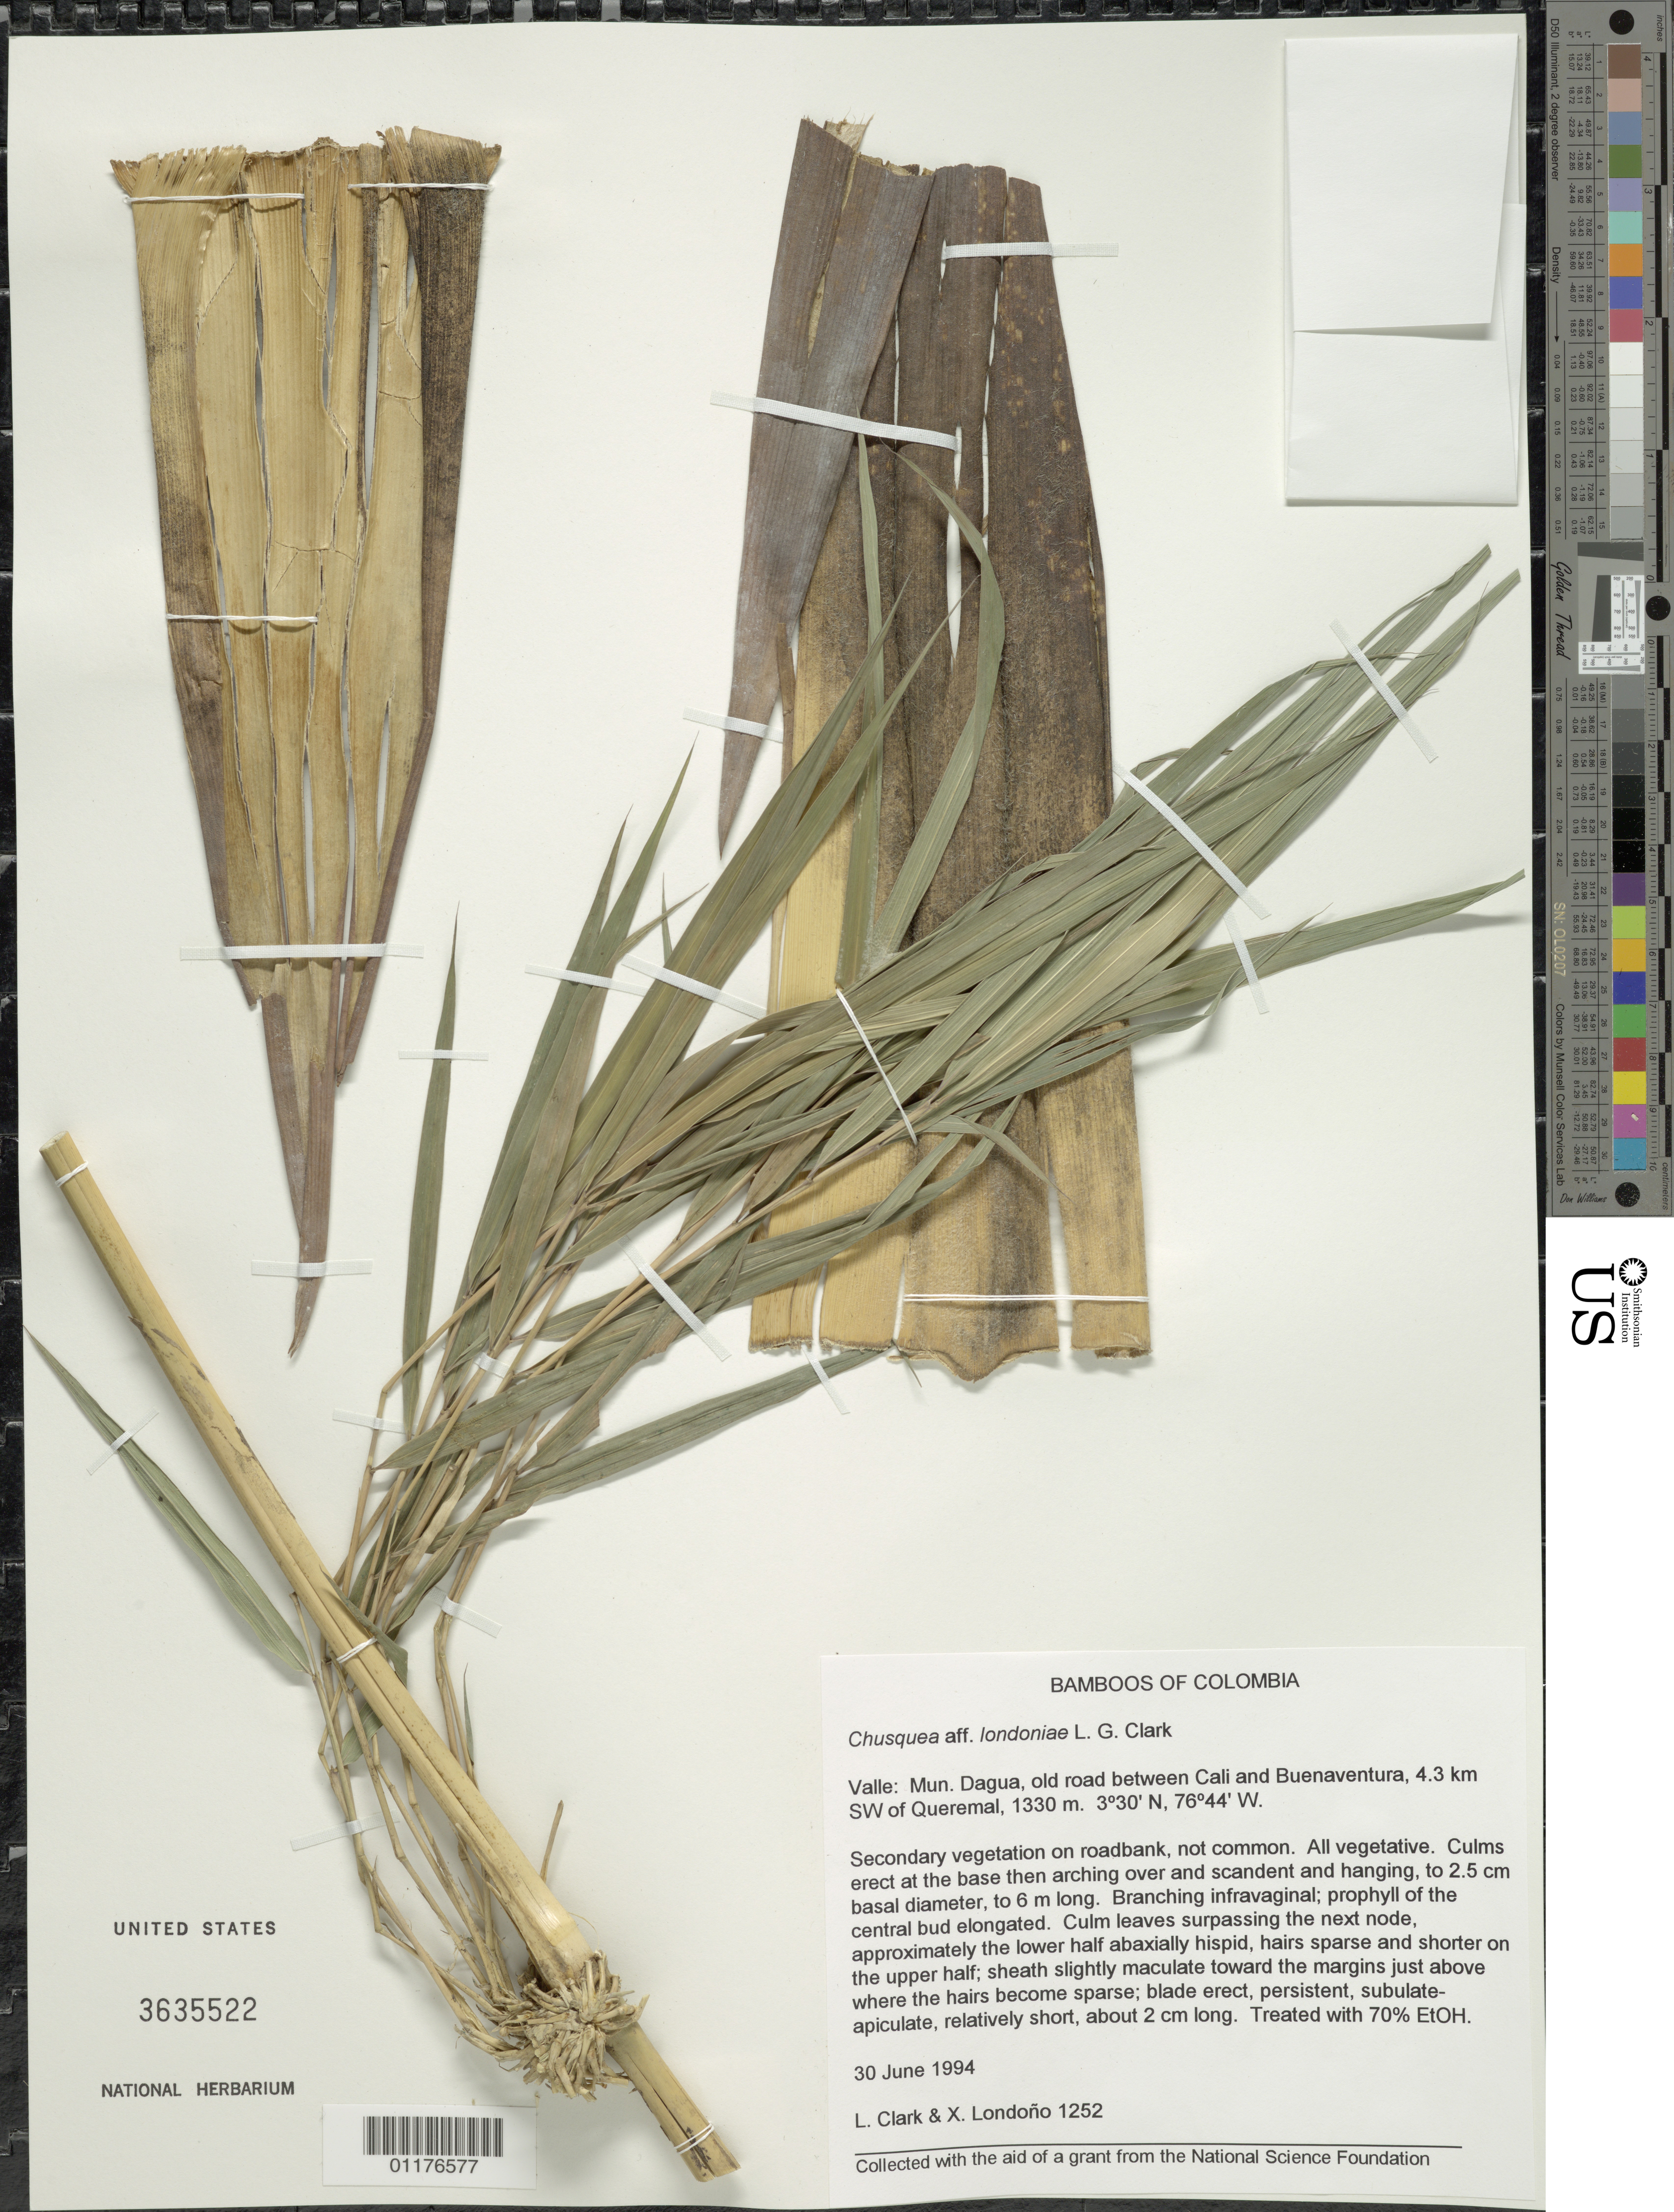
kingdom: Plantae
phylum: Tracheophyta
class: Liliopsida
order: Poales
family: Poaceae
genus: Chusquea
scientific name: Chusquea londoniae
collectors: L. G. Clark & X. Londoño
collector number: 1252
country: Colombia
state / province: Valle del Cauca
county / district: Dagua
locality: Old road between Cali and Buenaventura, SW of Queremal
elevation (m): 1330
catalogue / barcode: US 3635522